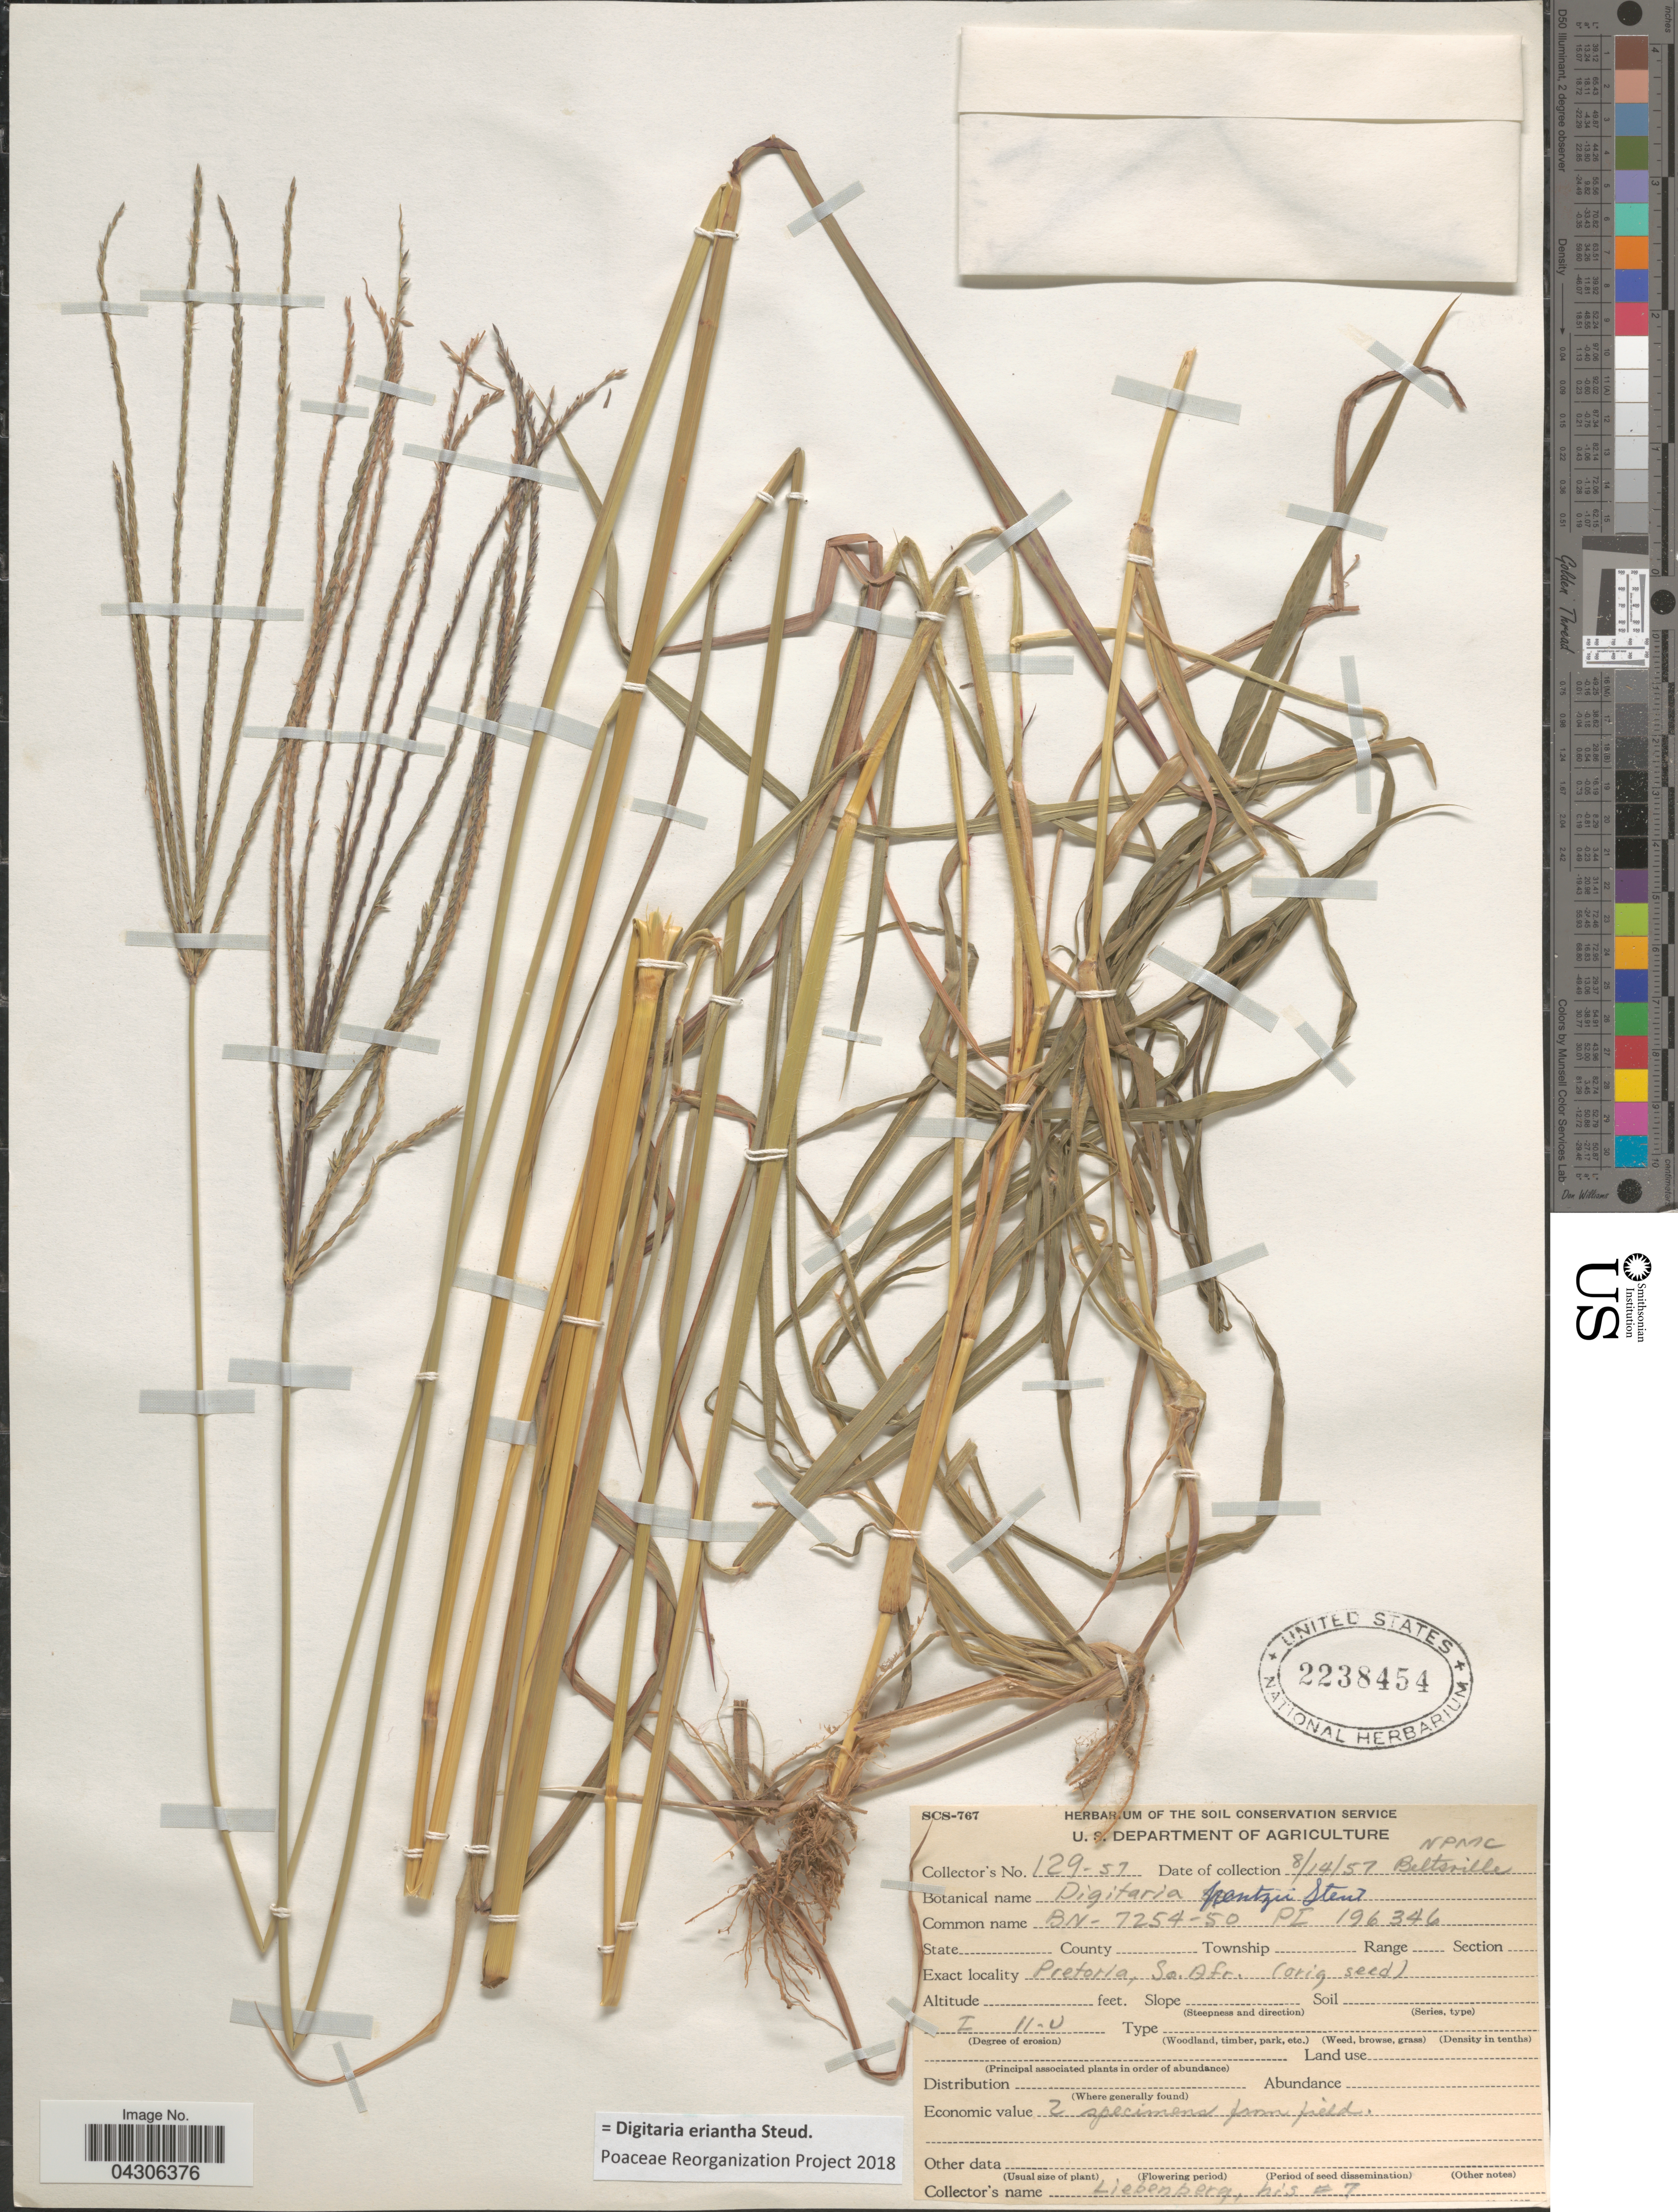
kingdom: Plantae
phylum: Tracheophyta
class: Liliopsida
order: Poales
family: Poaceae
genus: Digitaria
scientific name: Digitaria eriantha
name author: Steud.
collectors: -. Liebenberg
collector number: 7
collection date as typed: Transcribed d/m/y: 14/8/57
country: United States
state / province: Maryland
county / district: Prince George's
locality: NPMC Beltsville.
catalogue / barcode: US 2238454